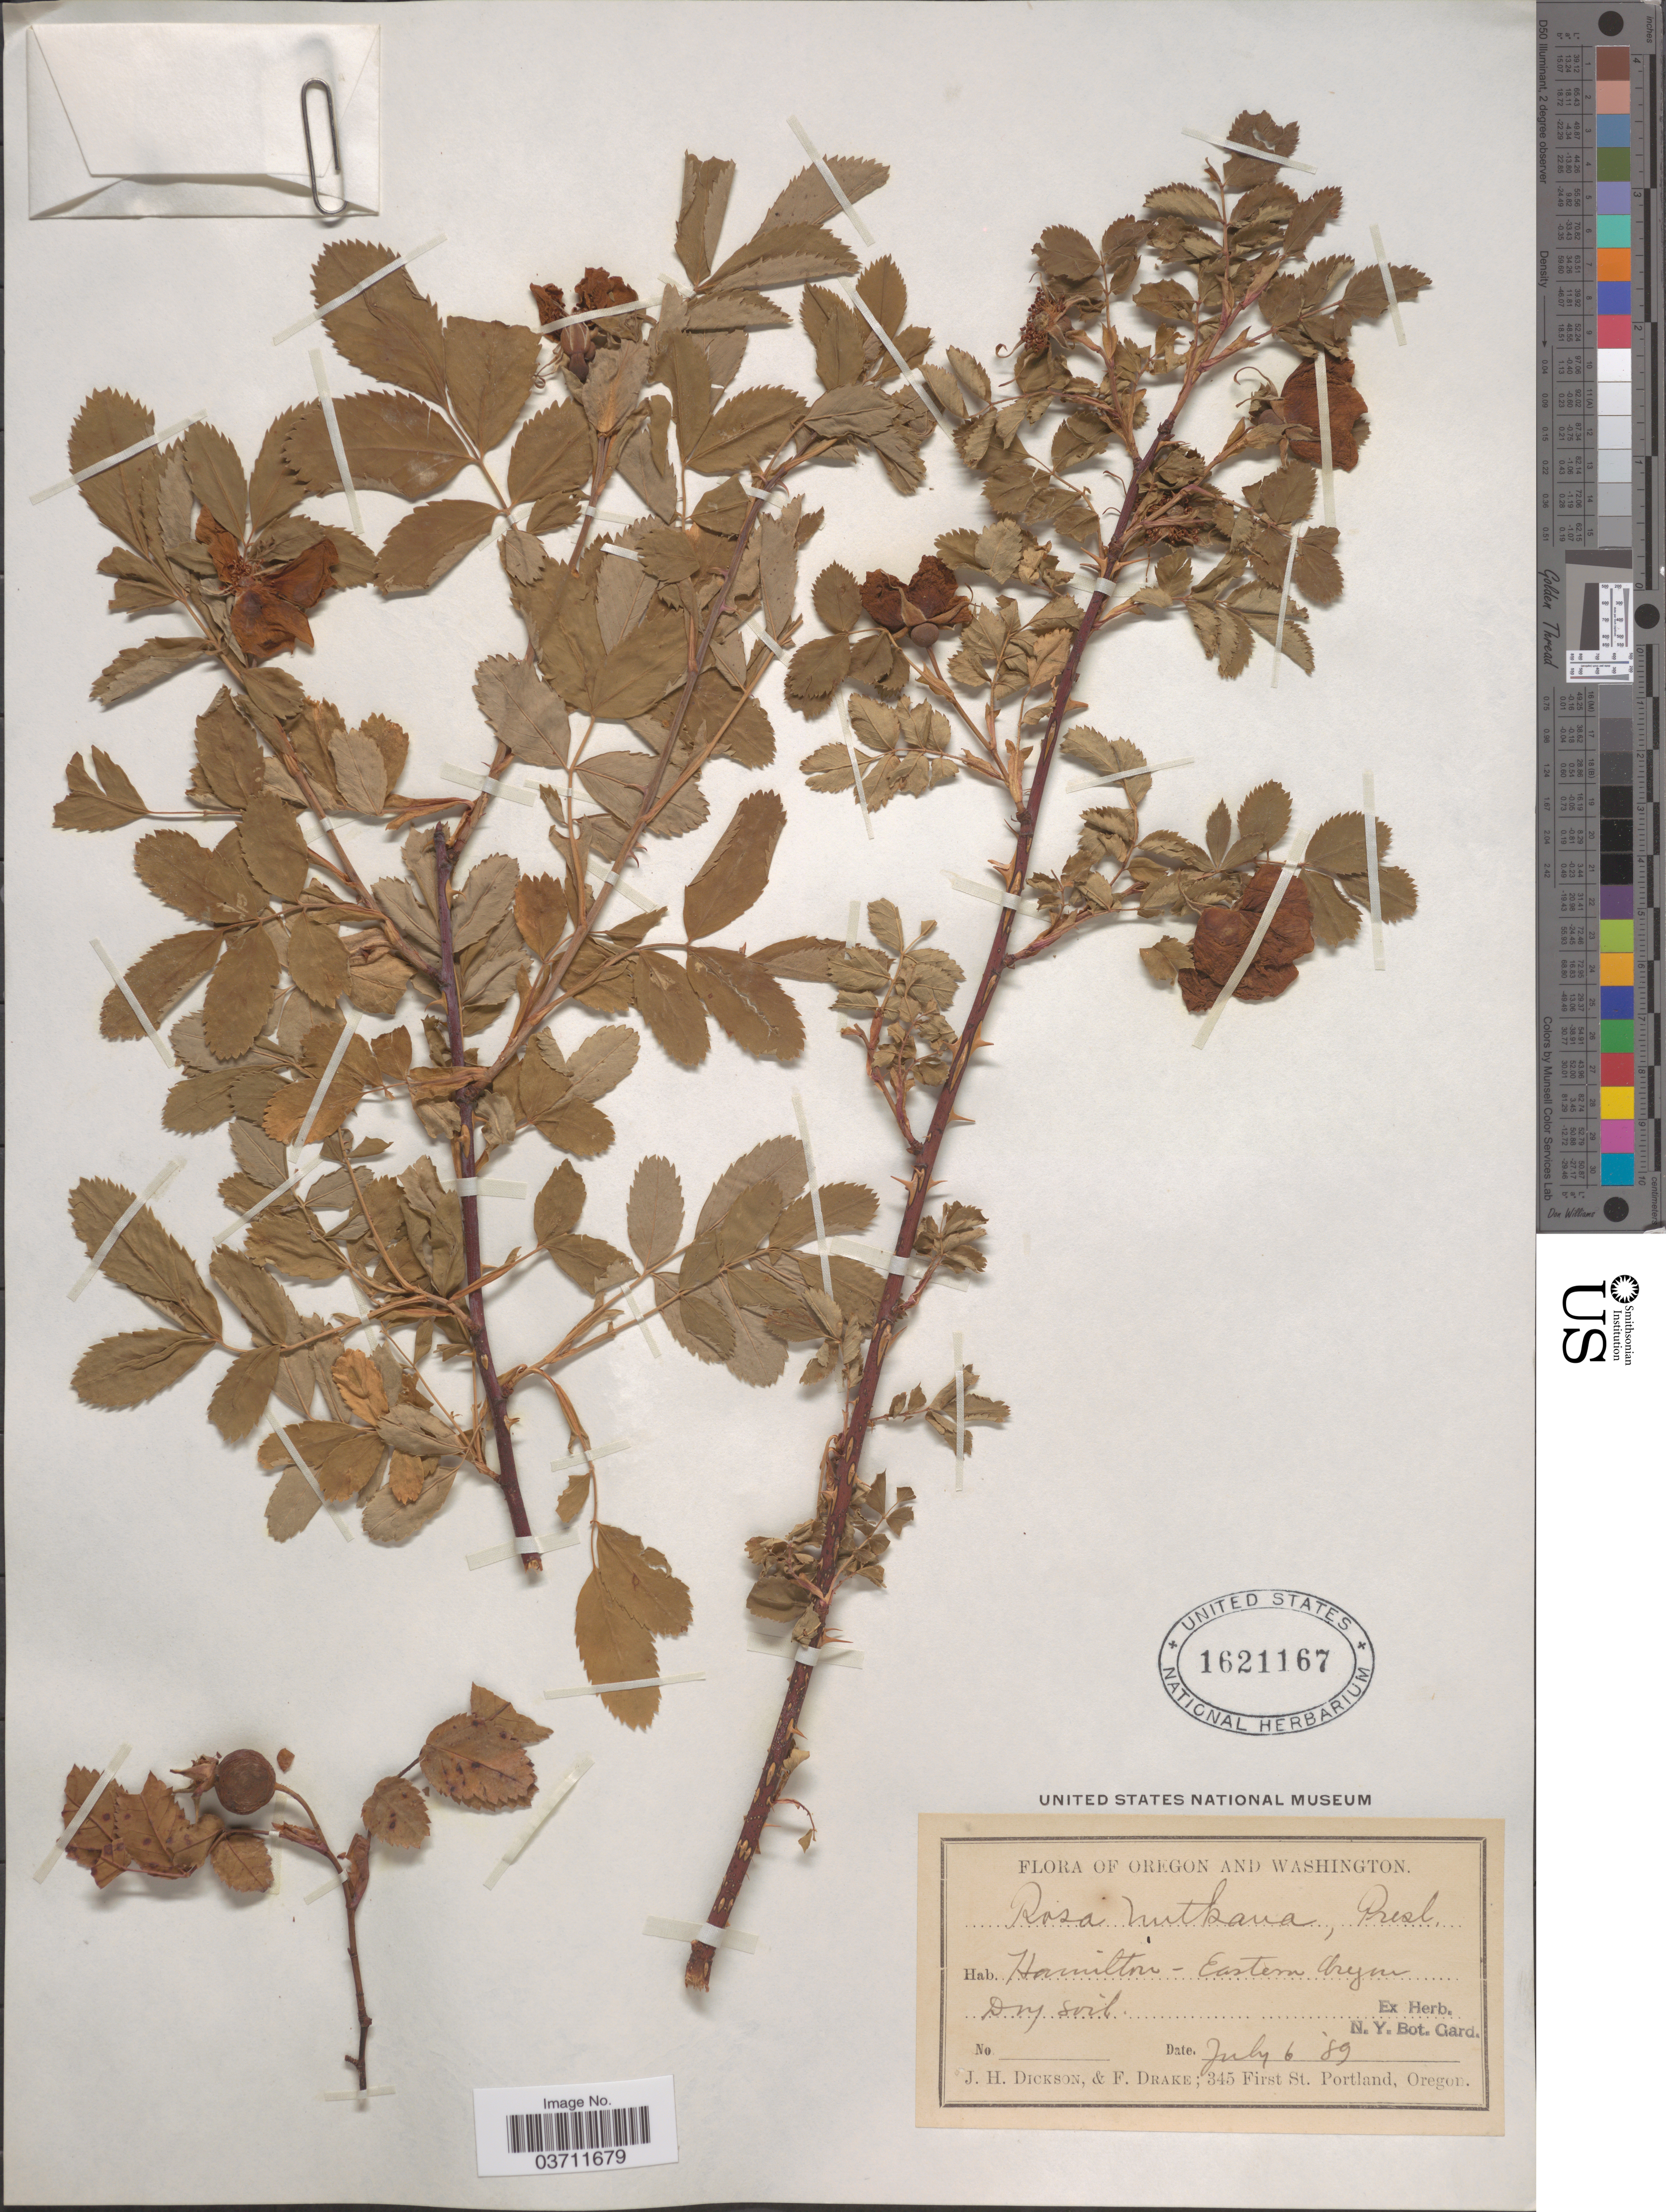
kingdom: Plantae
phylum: Tracheophyta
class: Magnoliopsida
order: Rosales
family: Rosaceae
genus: Rosa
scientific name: Rosa nutkana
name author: C. Presl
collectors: J. Dickson & F. Drake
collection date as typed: Transcribed d/m/y: 6/7/89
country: United States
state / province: Oregon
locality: Oregon and Washington. Hamilton - Eastern Oregon.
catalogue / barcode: US 1621167